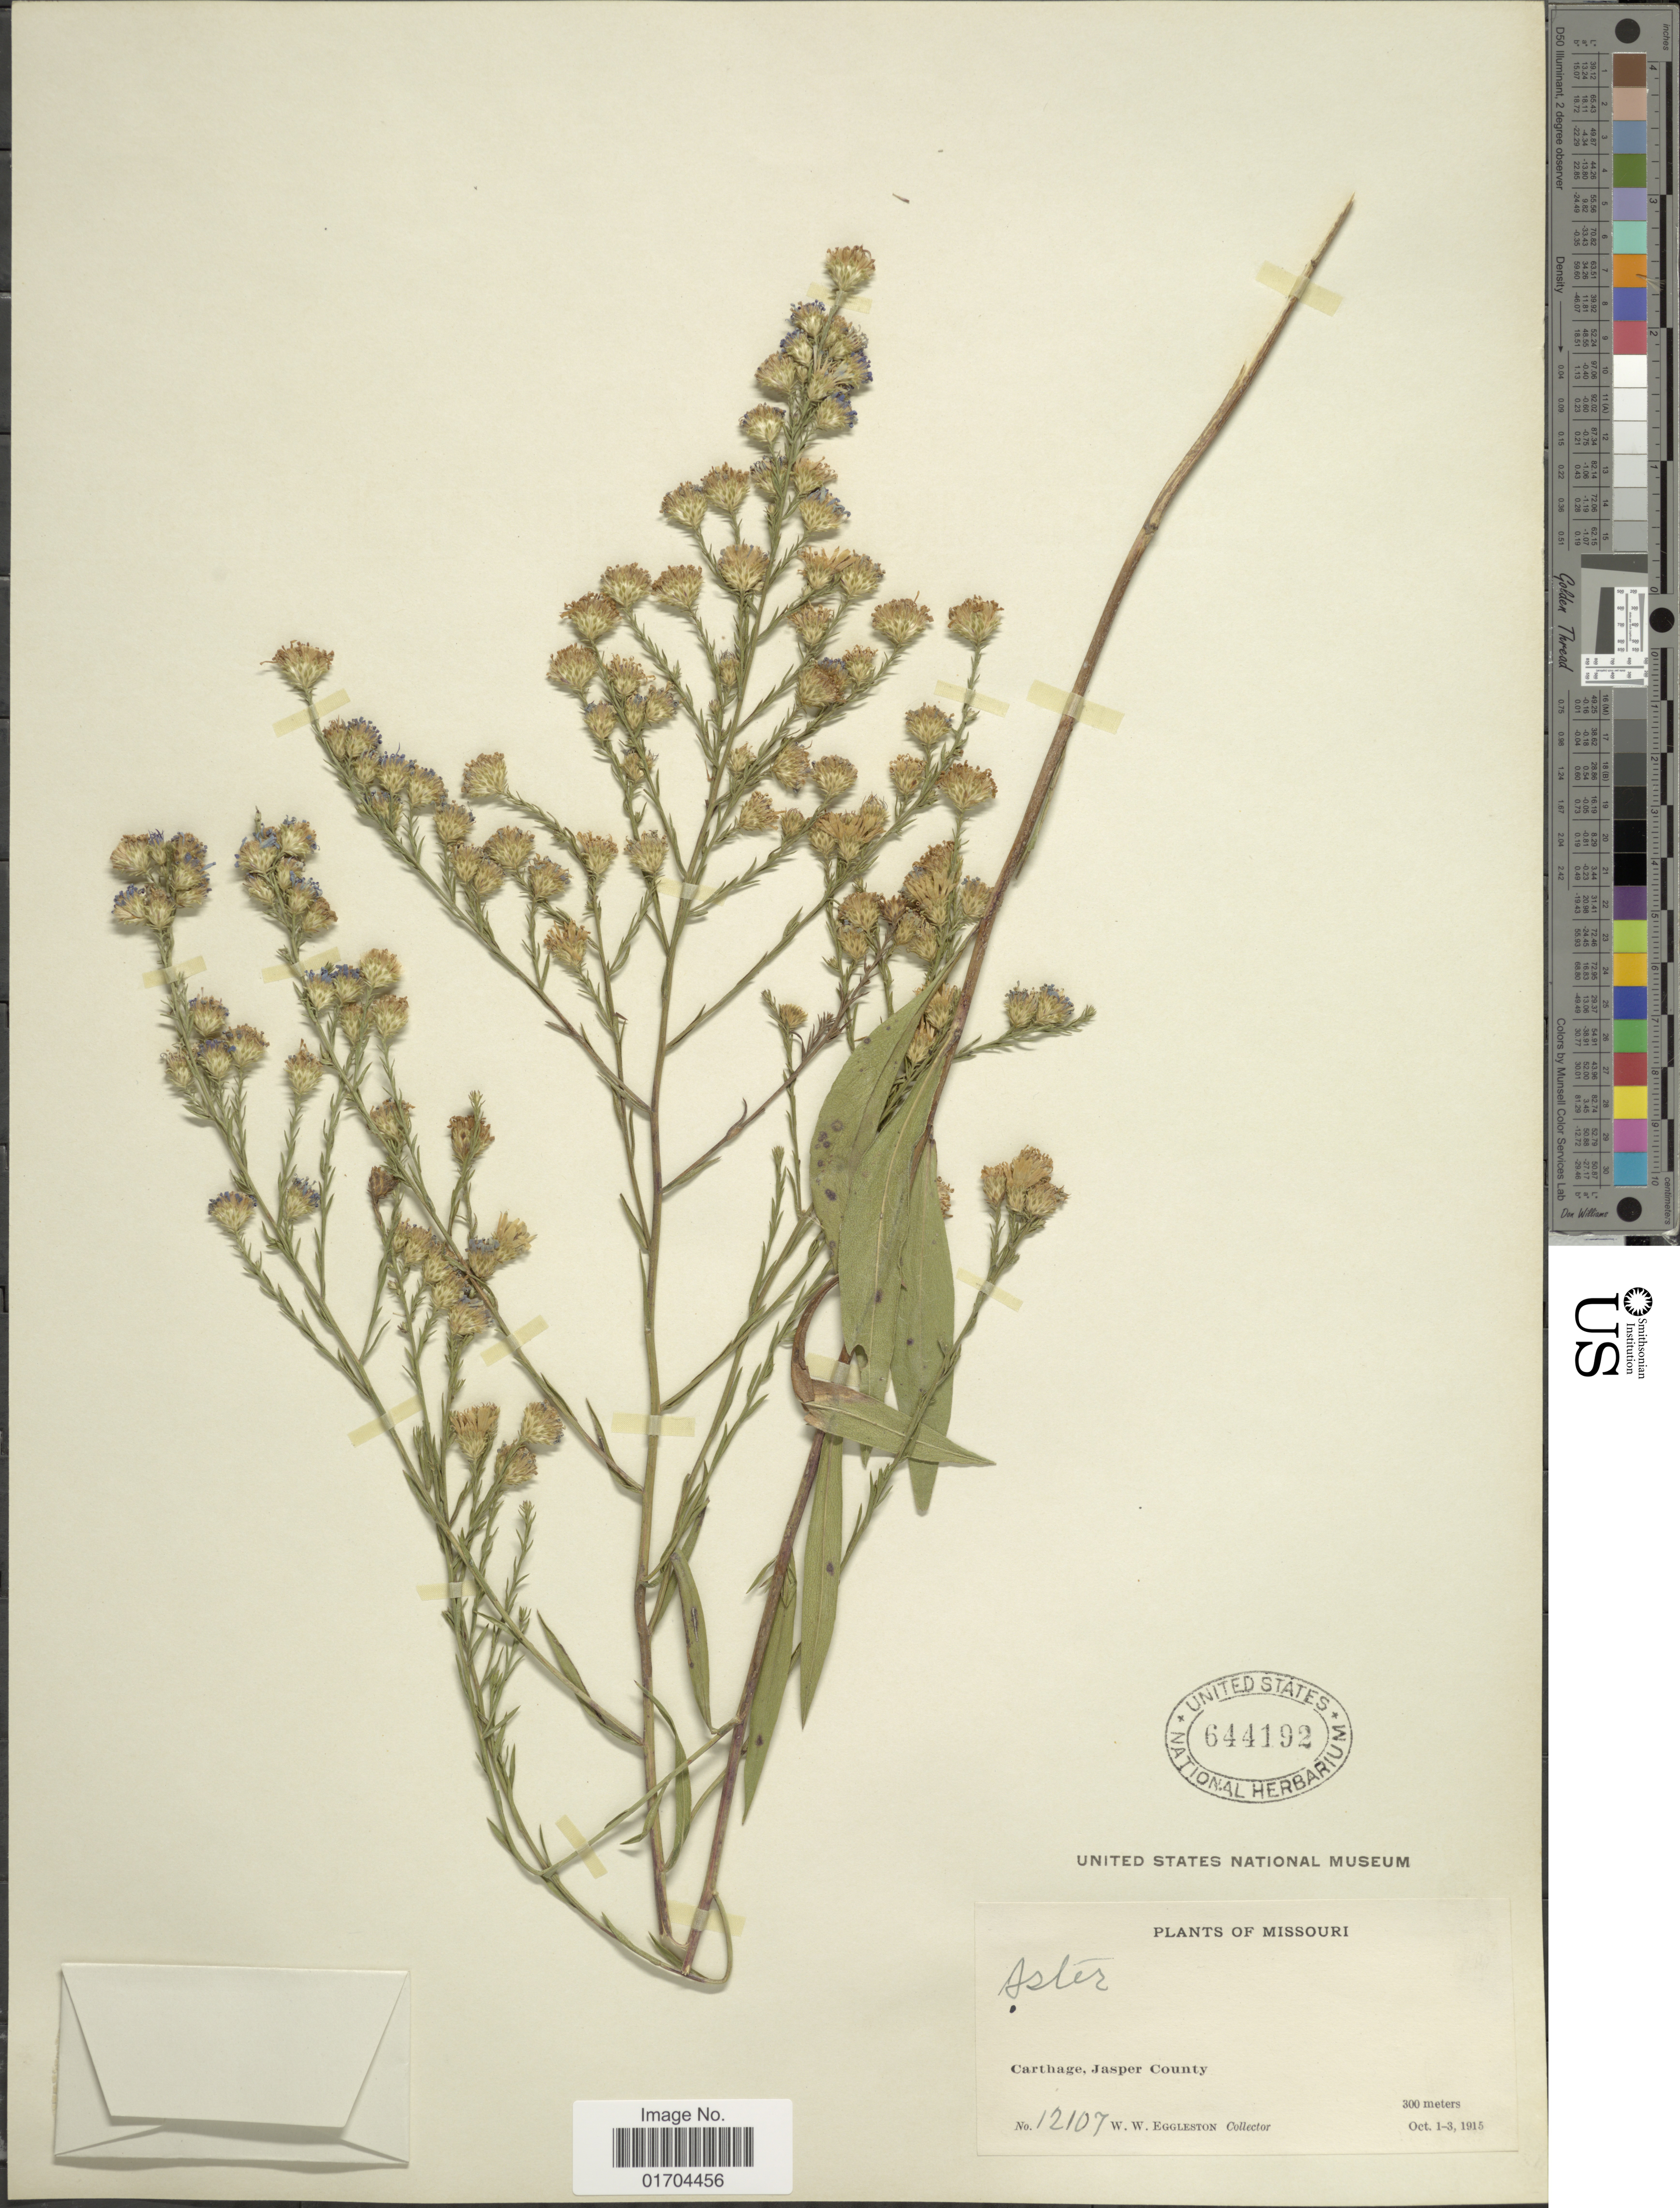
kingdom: Plantae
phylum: Tracheophyta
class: Magnoliopsida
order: Asterales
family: Asteraceae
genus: Symphyotrichum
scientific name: Symphyotrichum sp.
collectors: W. W. Eggleston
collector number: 12107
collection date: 1915-10-01/1915-10-03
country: United States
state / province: Missouri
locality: Carthage, Jasper County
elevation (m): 300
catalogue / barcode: US 644192